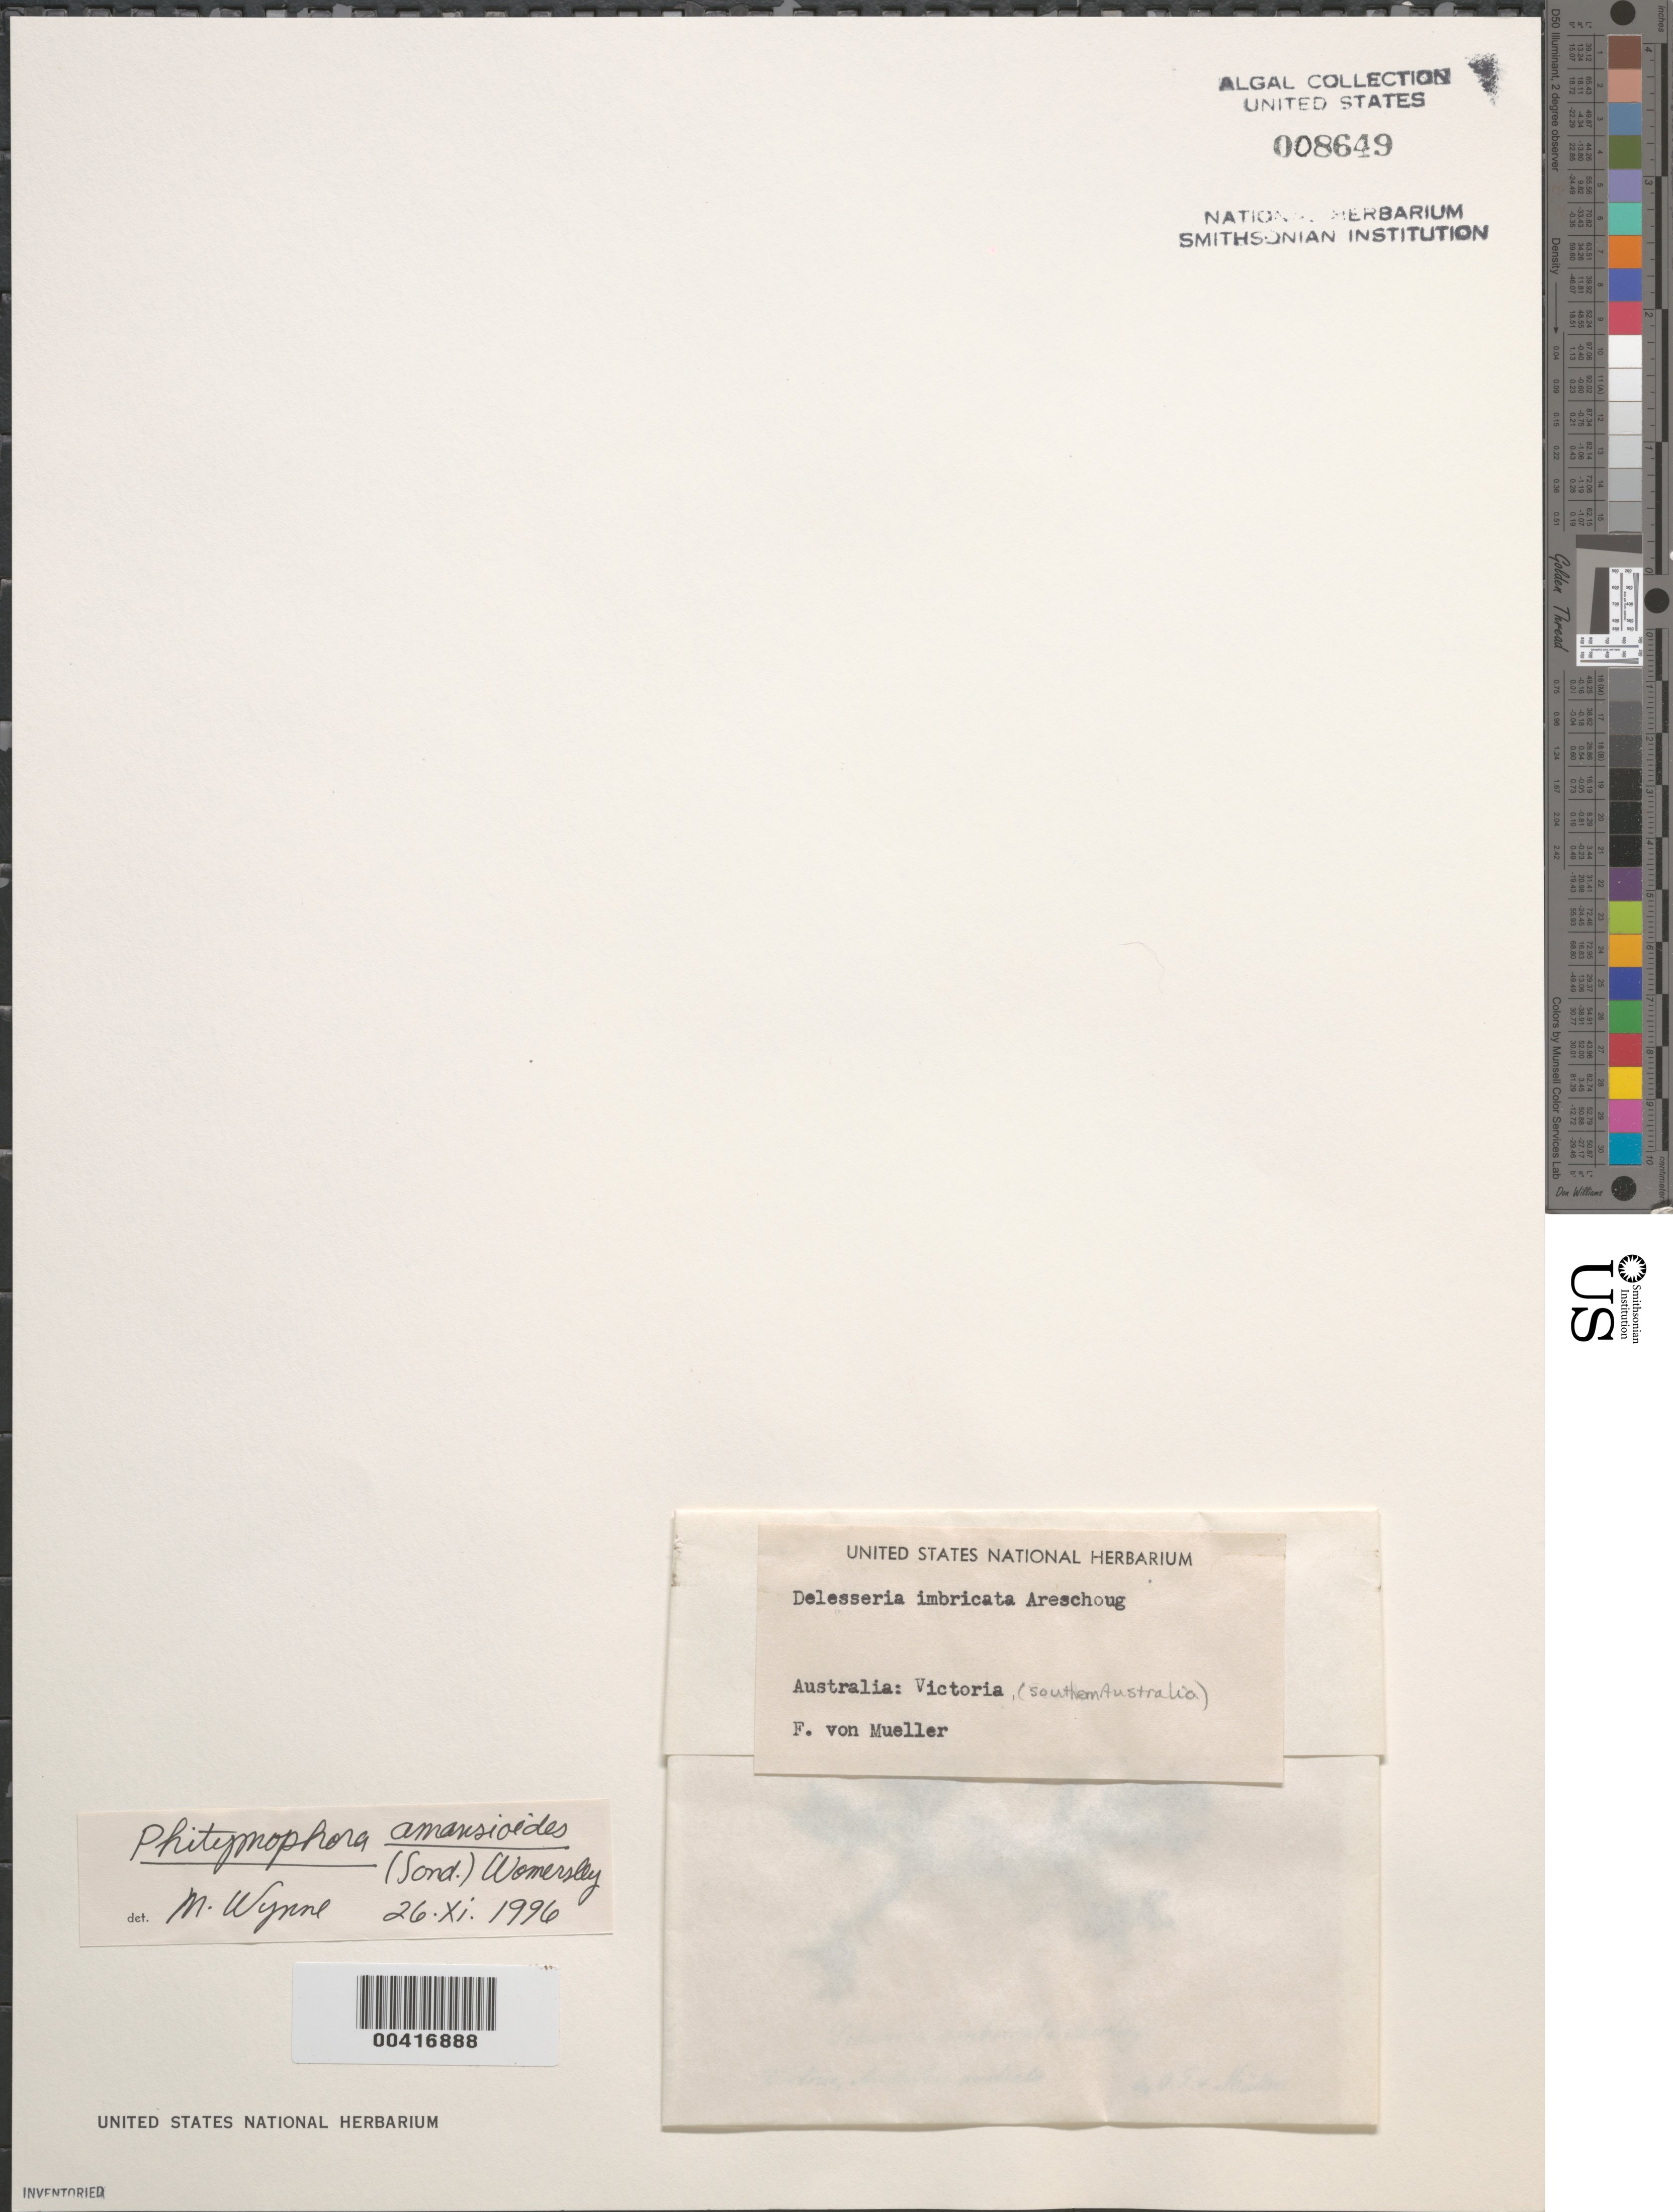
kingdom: Plantae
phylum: Rhodophyta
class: Florideophyceae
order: Ceramiales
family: Delesseriaceae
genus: Phitymophora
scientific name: Phitymophora amansioides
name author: Womersley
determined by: Wynne, M. J.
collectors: F. Mueller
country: Australia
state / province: Victoria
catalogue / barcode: US 8649